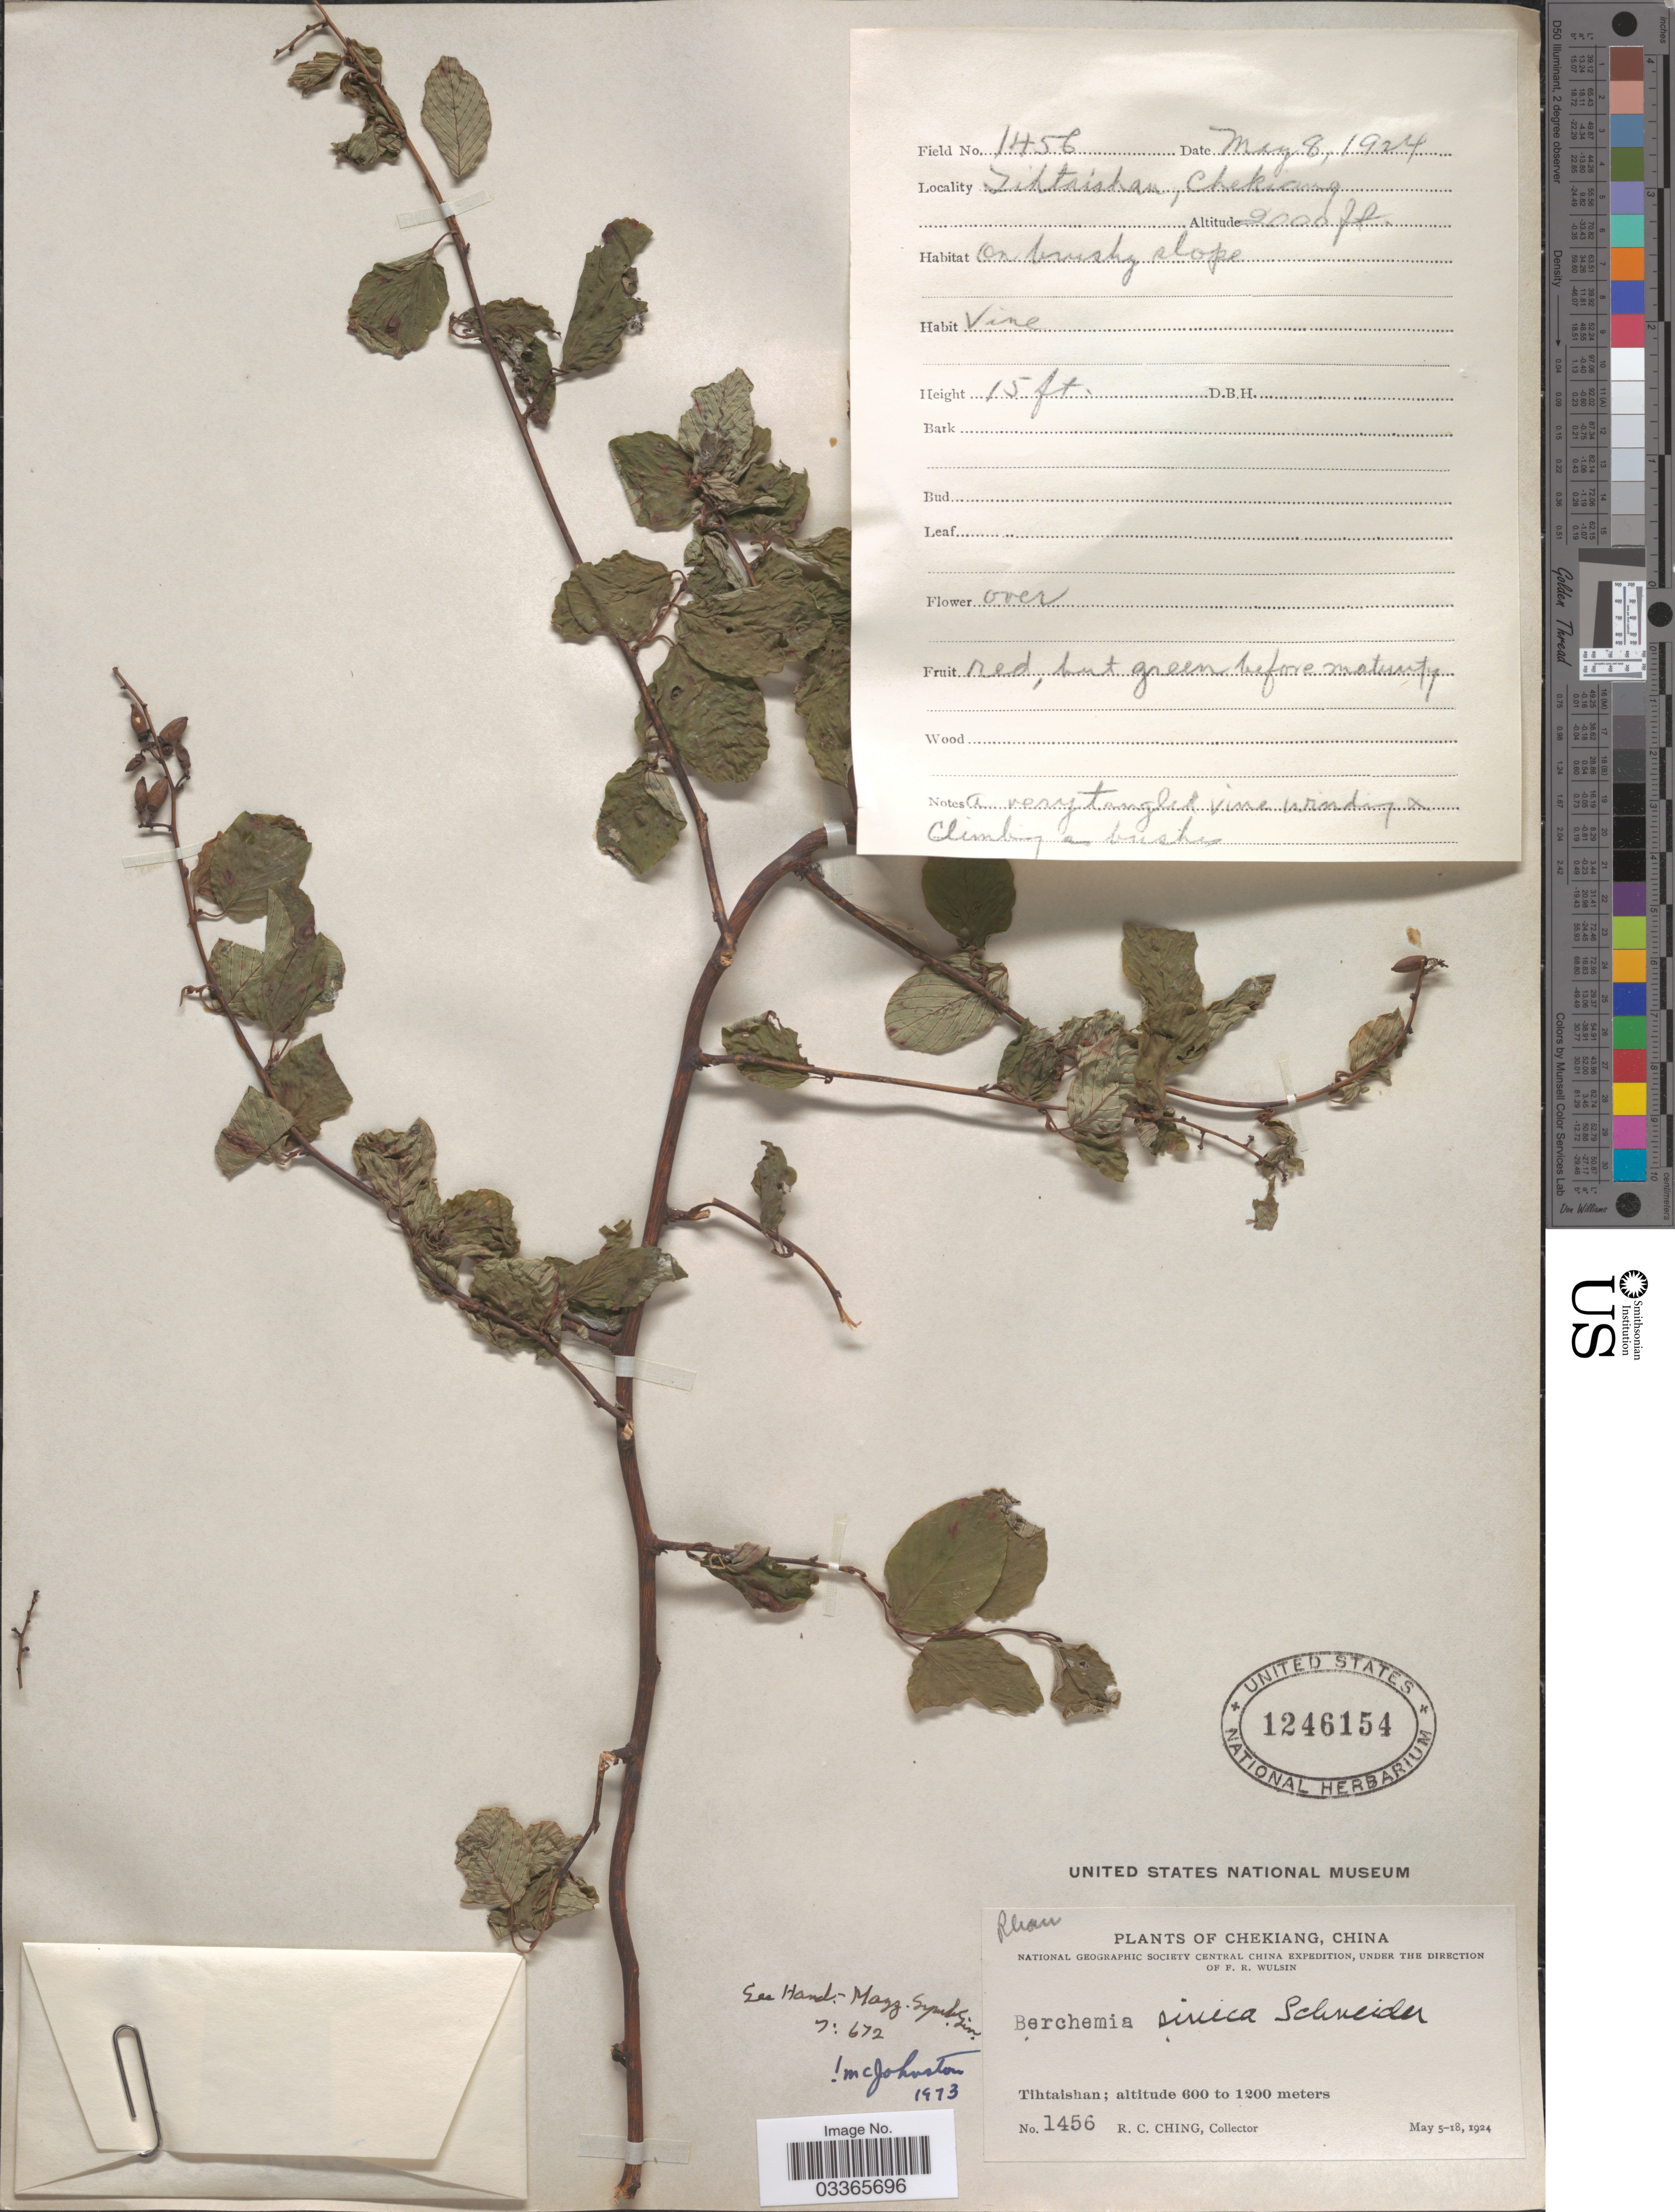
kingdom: Plantae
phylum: Tracheophyta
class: Magnoliopsida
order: Rosales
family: Rhamnaceae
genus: Berchemia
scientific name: Berchemia sinica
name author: C.K. Schneid. in Sarg.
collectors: R. C. Ching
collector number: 1456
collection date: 1924-05-08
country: China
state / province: Zhejiang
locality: Chekiang, Tihtaishan.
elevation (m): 610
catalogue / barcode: US 1246154